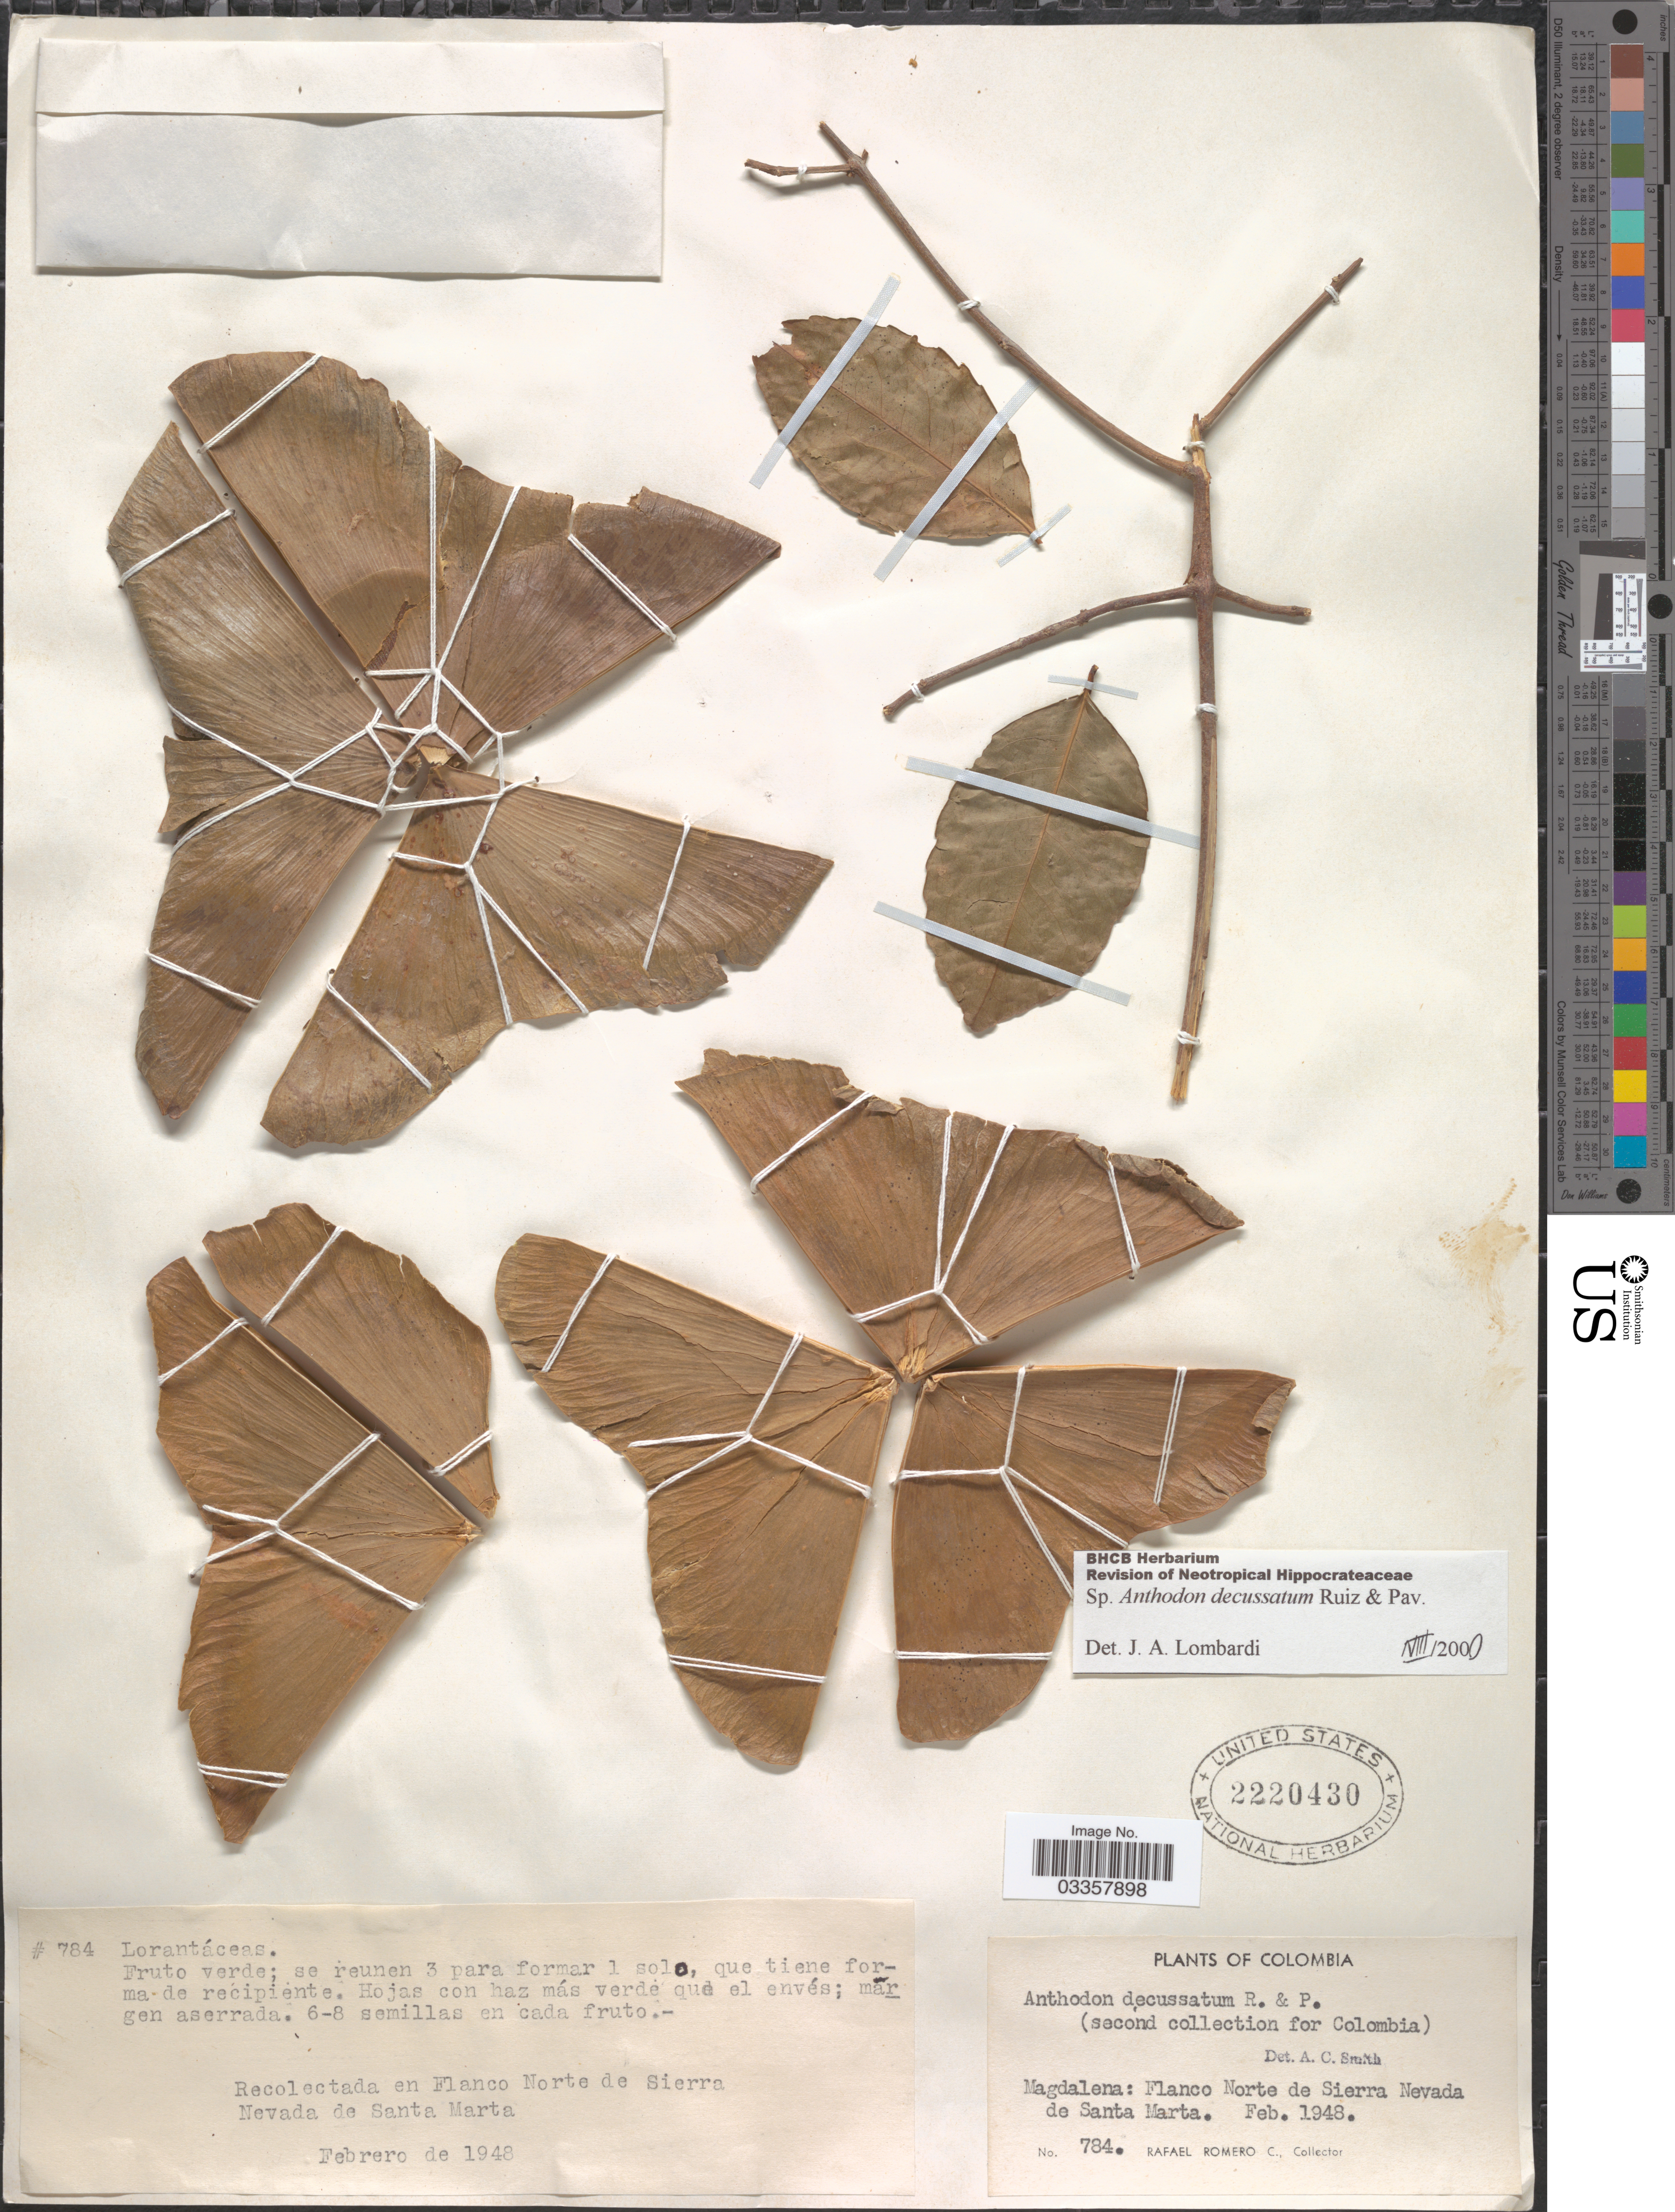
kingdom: Plantae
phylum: Tracheophyta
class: Magnoliopsida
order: Celastrales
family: Celastraceae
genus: Anthodon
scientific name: Anthodon decussatum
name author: Ruiz & Pav.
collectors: R. Romero Castañeda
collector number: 784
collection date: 1948-02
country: Colombia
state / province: Magdalena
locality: Flanco Norte de Sierra Nevada de Santa Marta.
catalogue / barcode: US 2220430